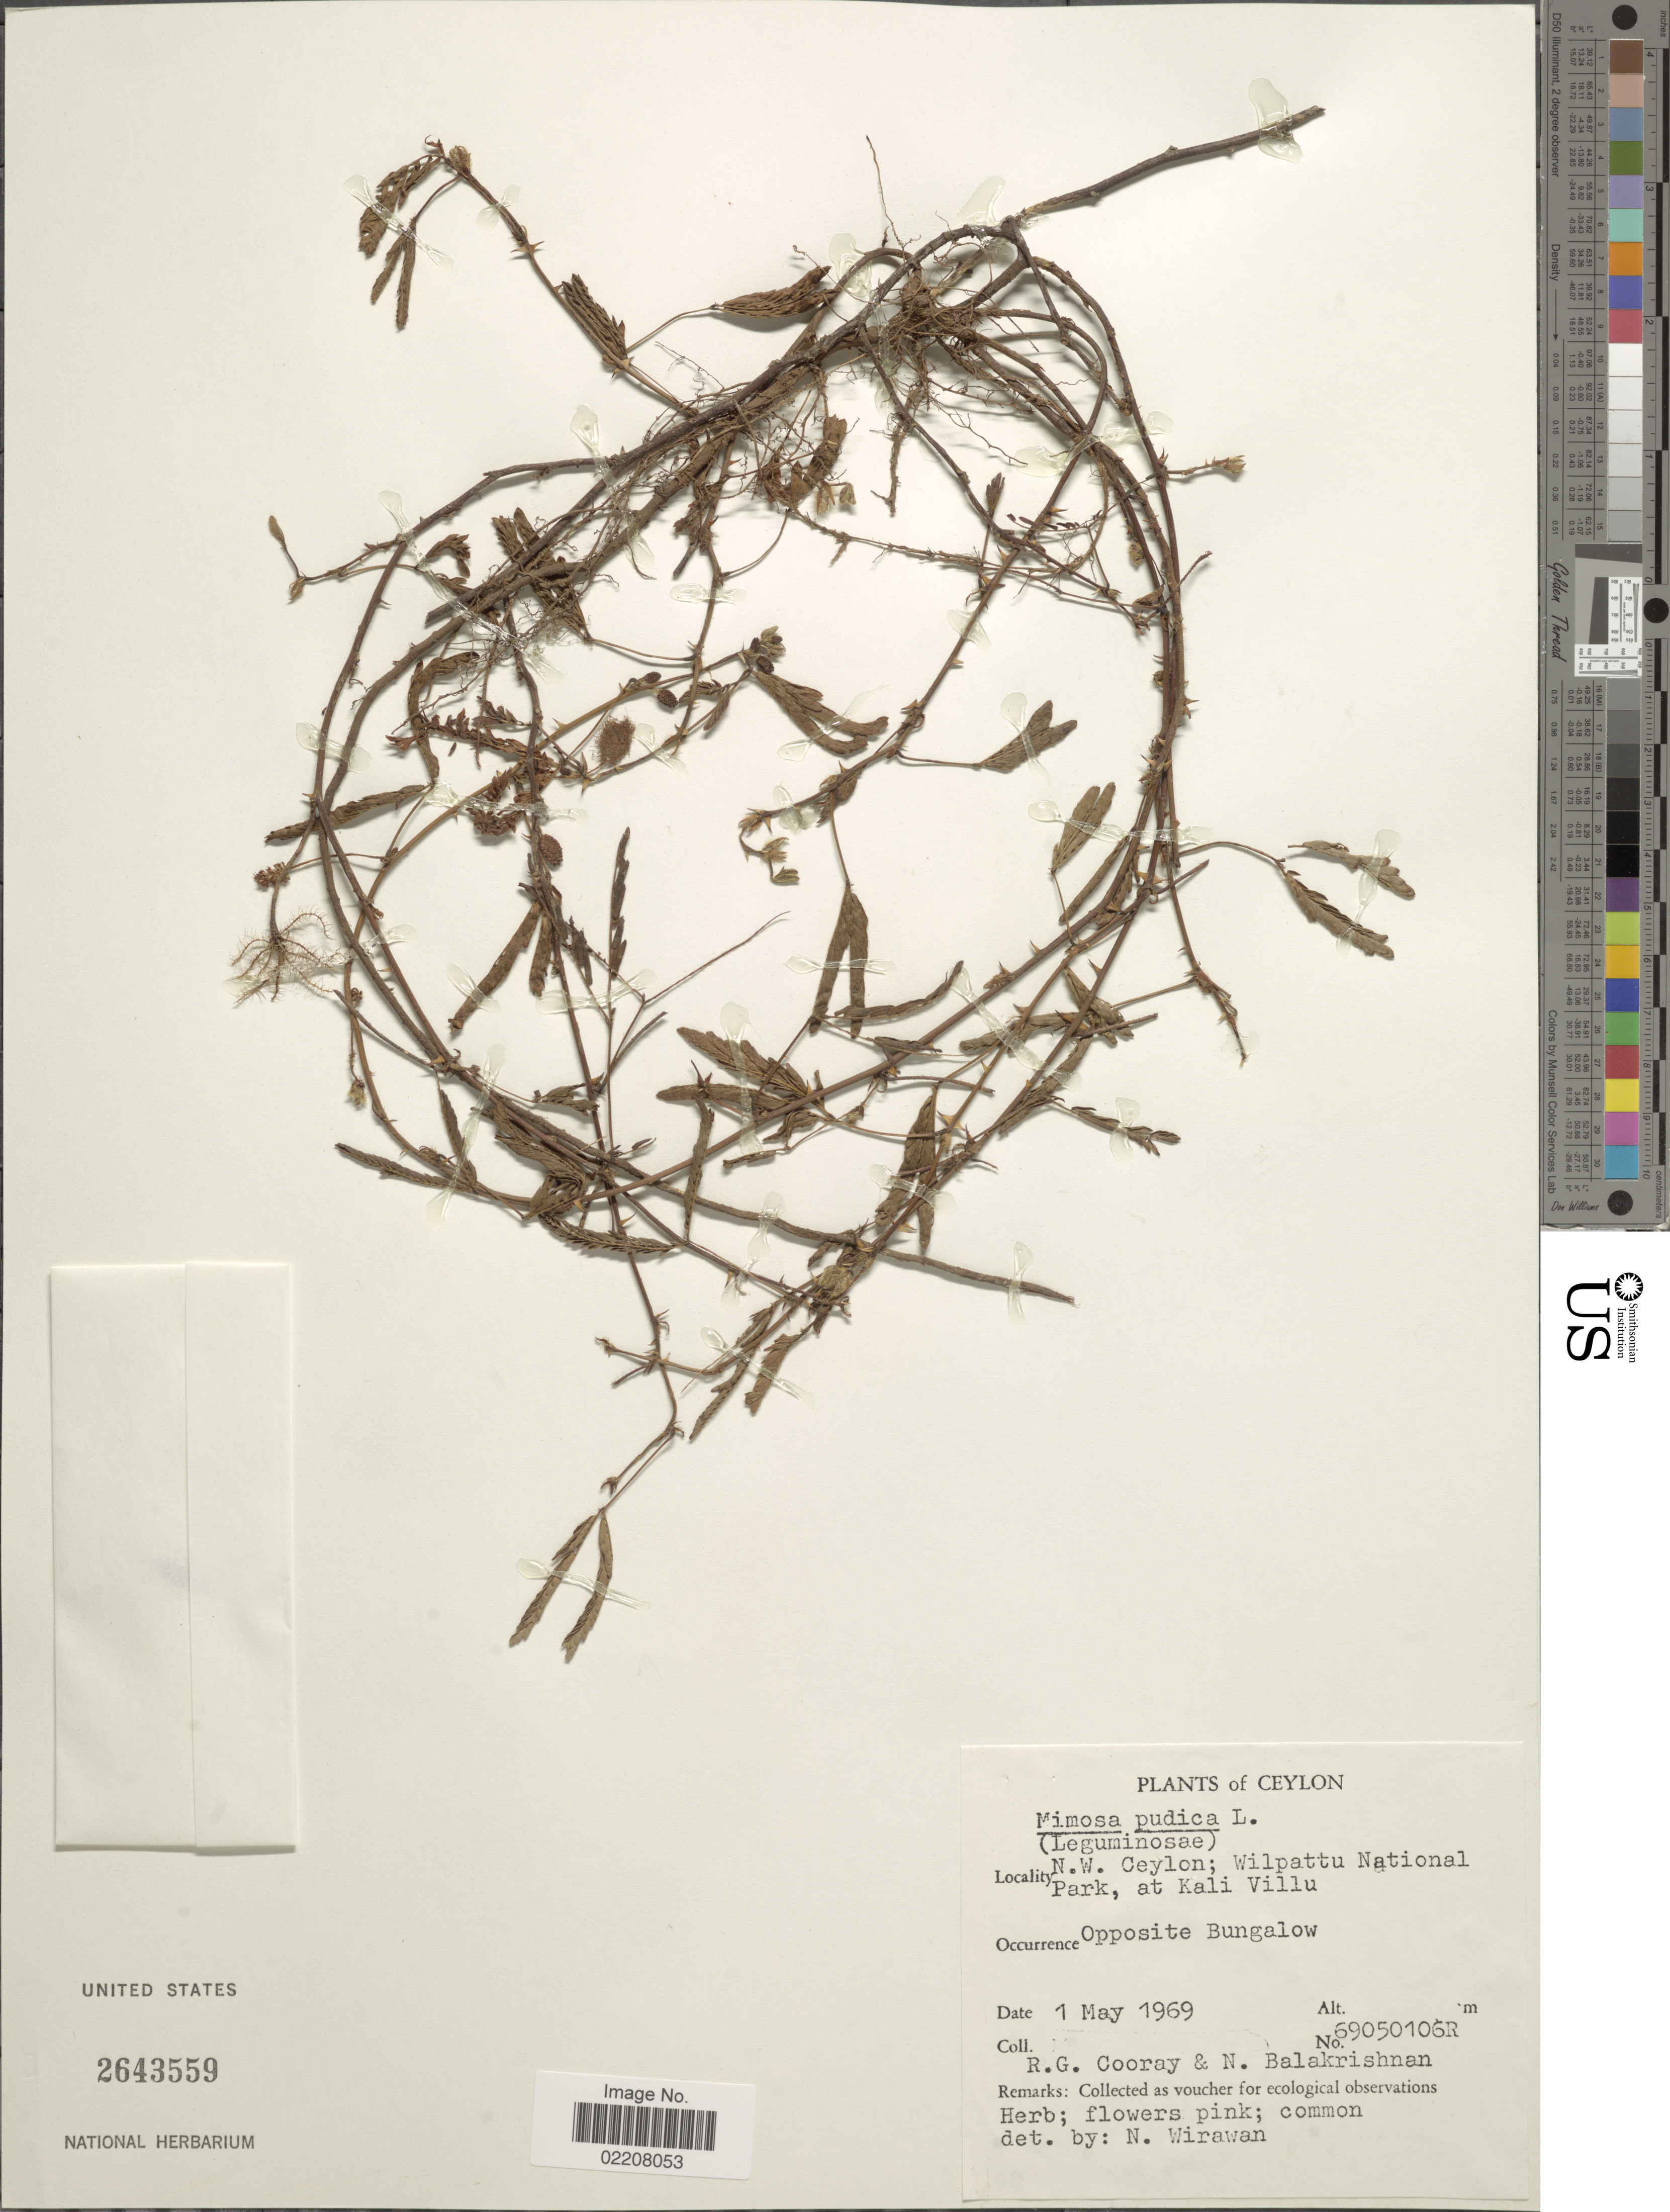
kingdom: Plantae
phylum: Tracheophyta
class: Magnoliopsida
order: Fabales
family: Fabaceae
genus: Mimosa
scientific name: Mimosa pudica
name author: L.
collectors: R. Cooray & N. Balakrishnan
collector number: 69050106R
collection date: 1969-05-01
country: Sri Lanka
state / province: North Western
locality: Ceylon, Wilpattu National Park, at Kali Villu.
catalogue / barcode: US 2643559